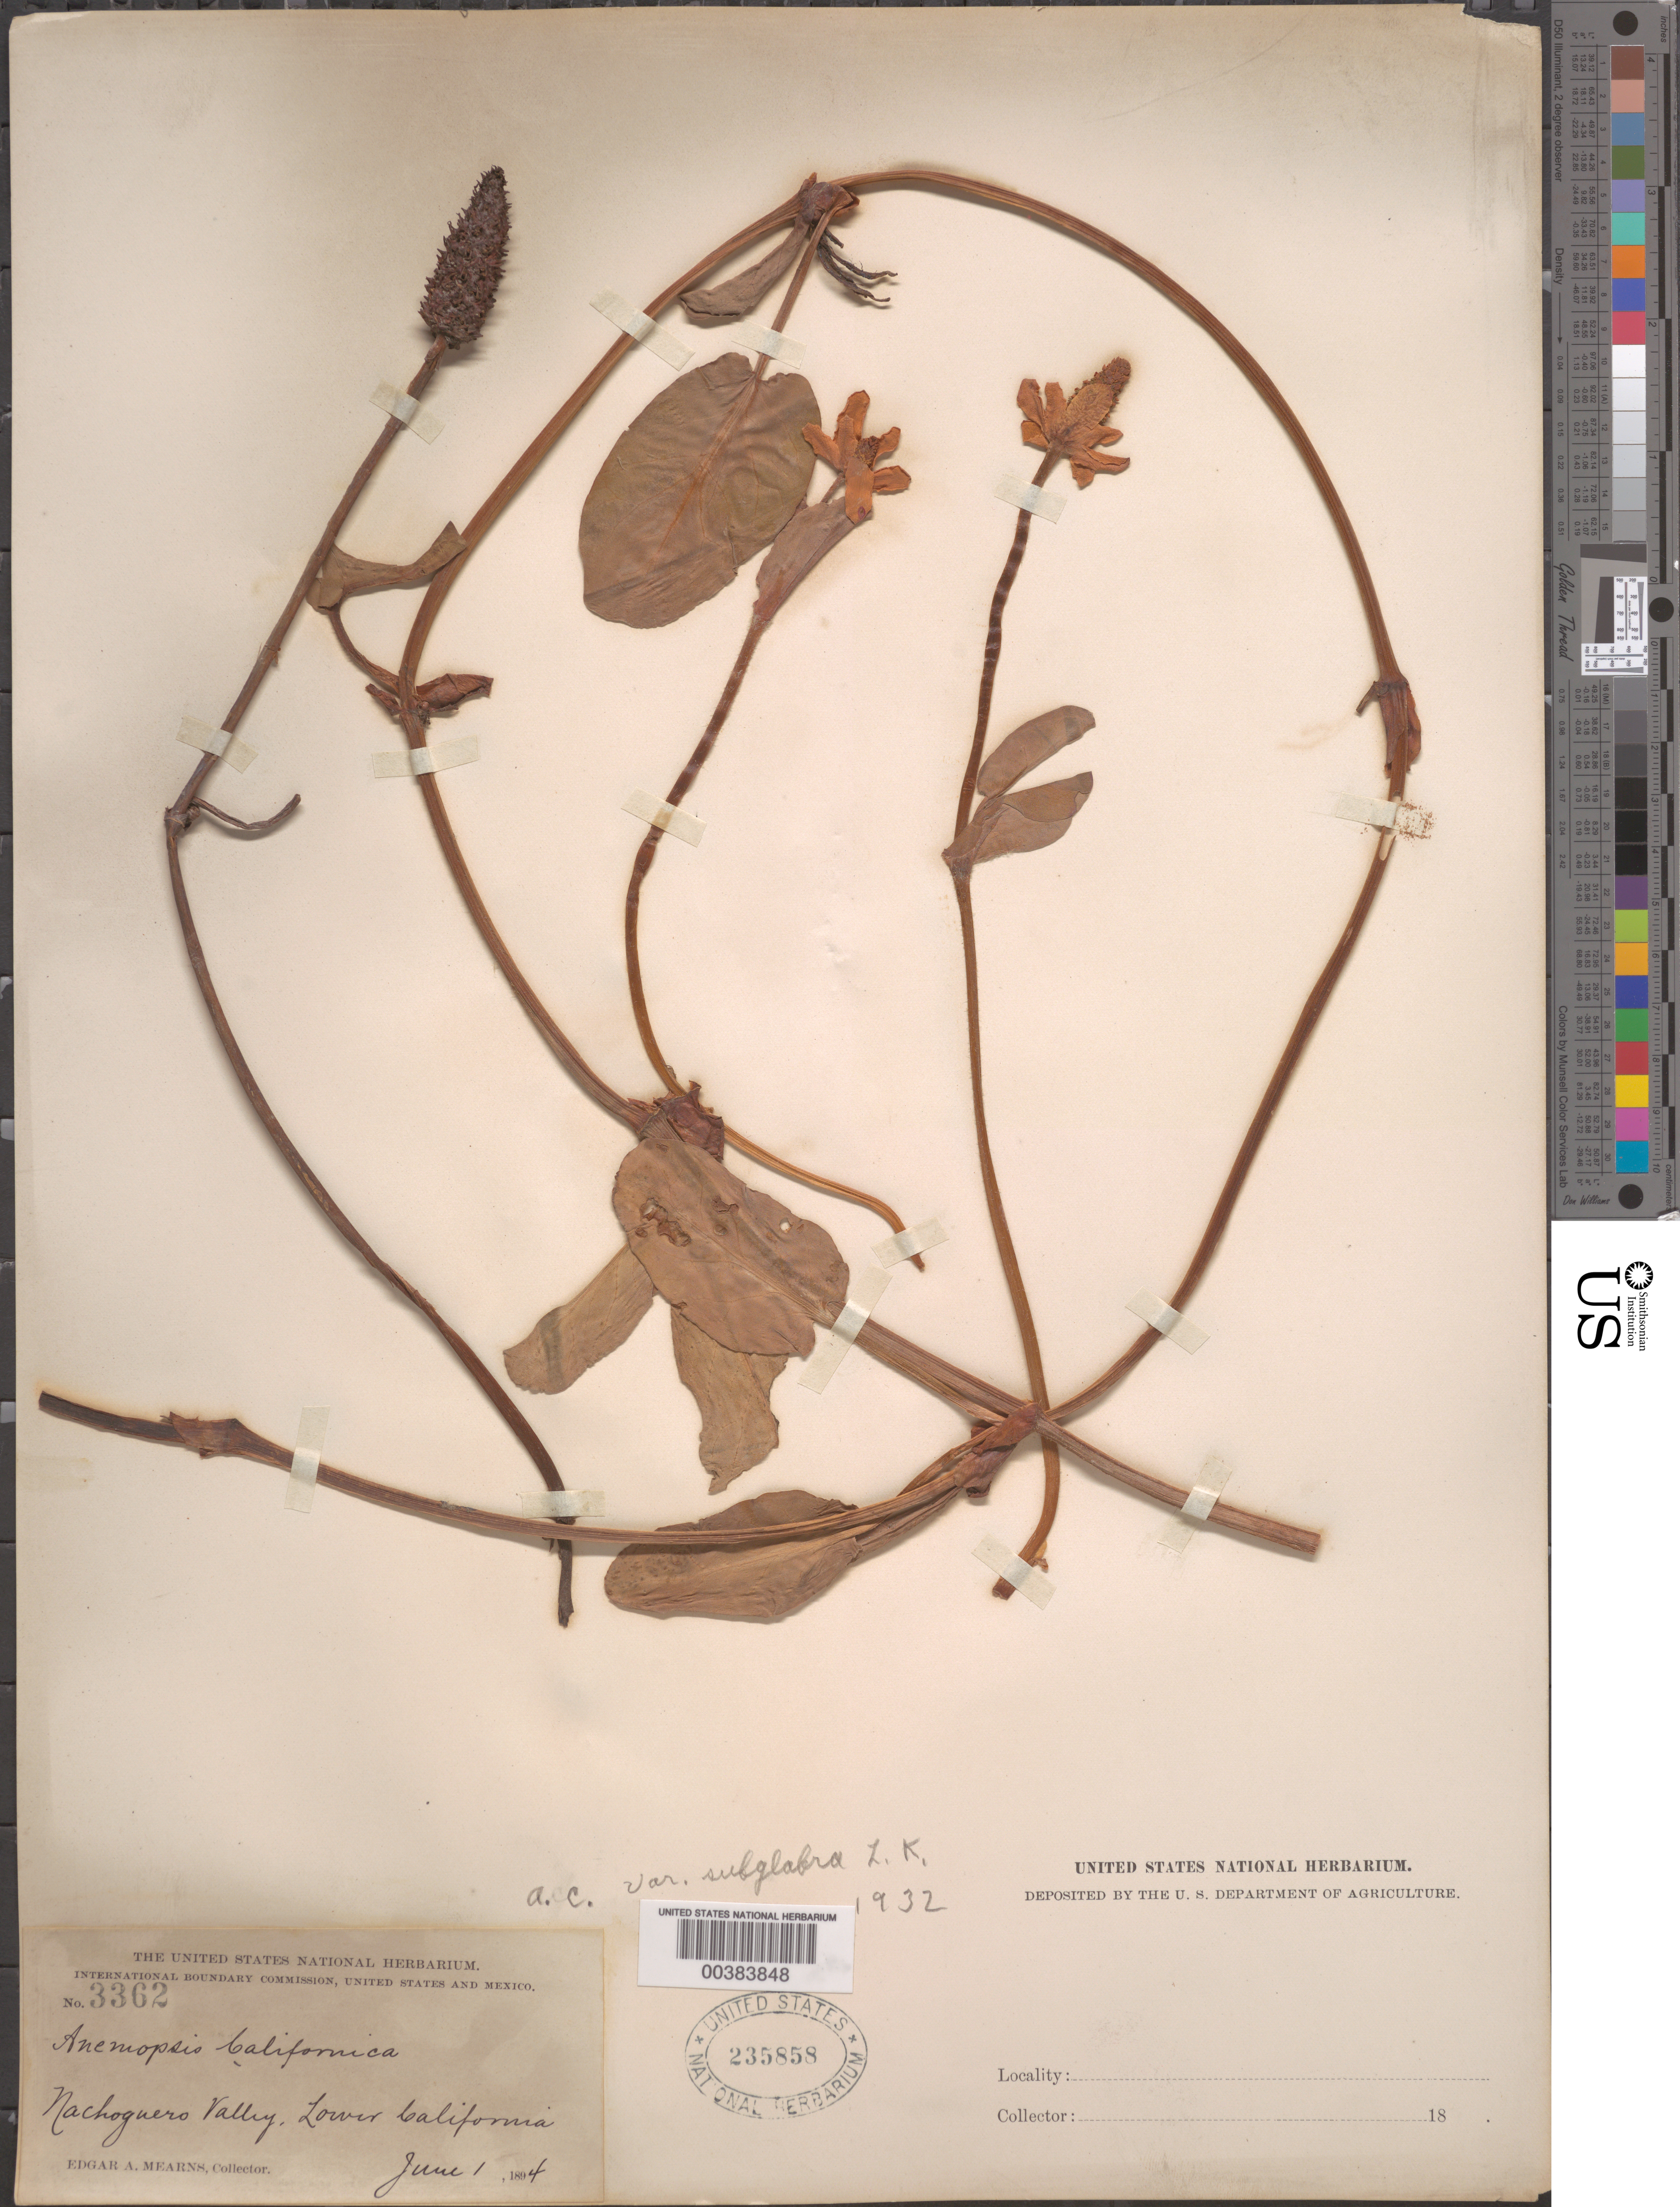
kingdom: Plantae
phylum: Tracheophyta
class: Magnoliopsida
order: Piperales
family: Saururaceae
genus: Anemopsis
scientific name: Anemopsis californica var. subglabra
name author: Kelso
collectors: E. A. Mearns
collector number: Inter. Bound. Commis. 3362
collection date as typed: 01 Jun 1894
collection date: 1894-06-01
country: Mexico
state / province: Baja California Norte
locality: Nachoquero valley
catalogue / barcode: US 235858